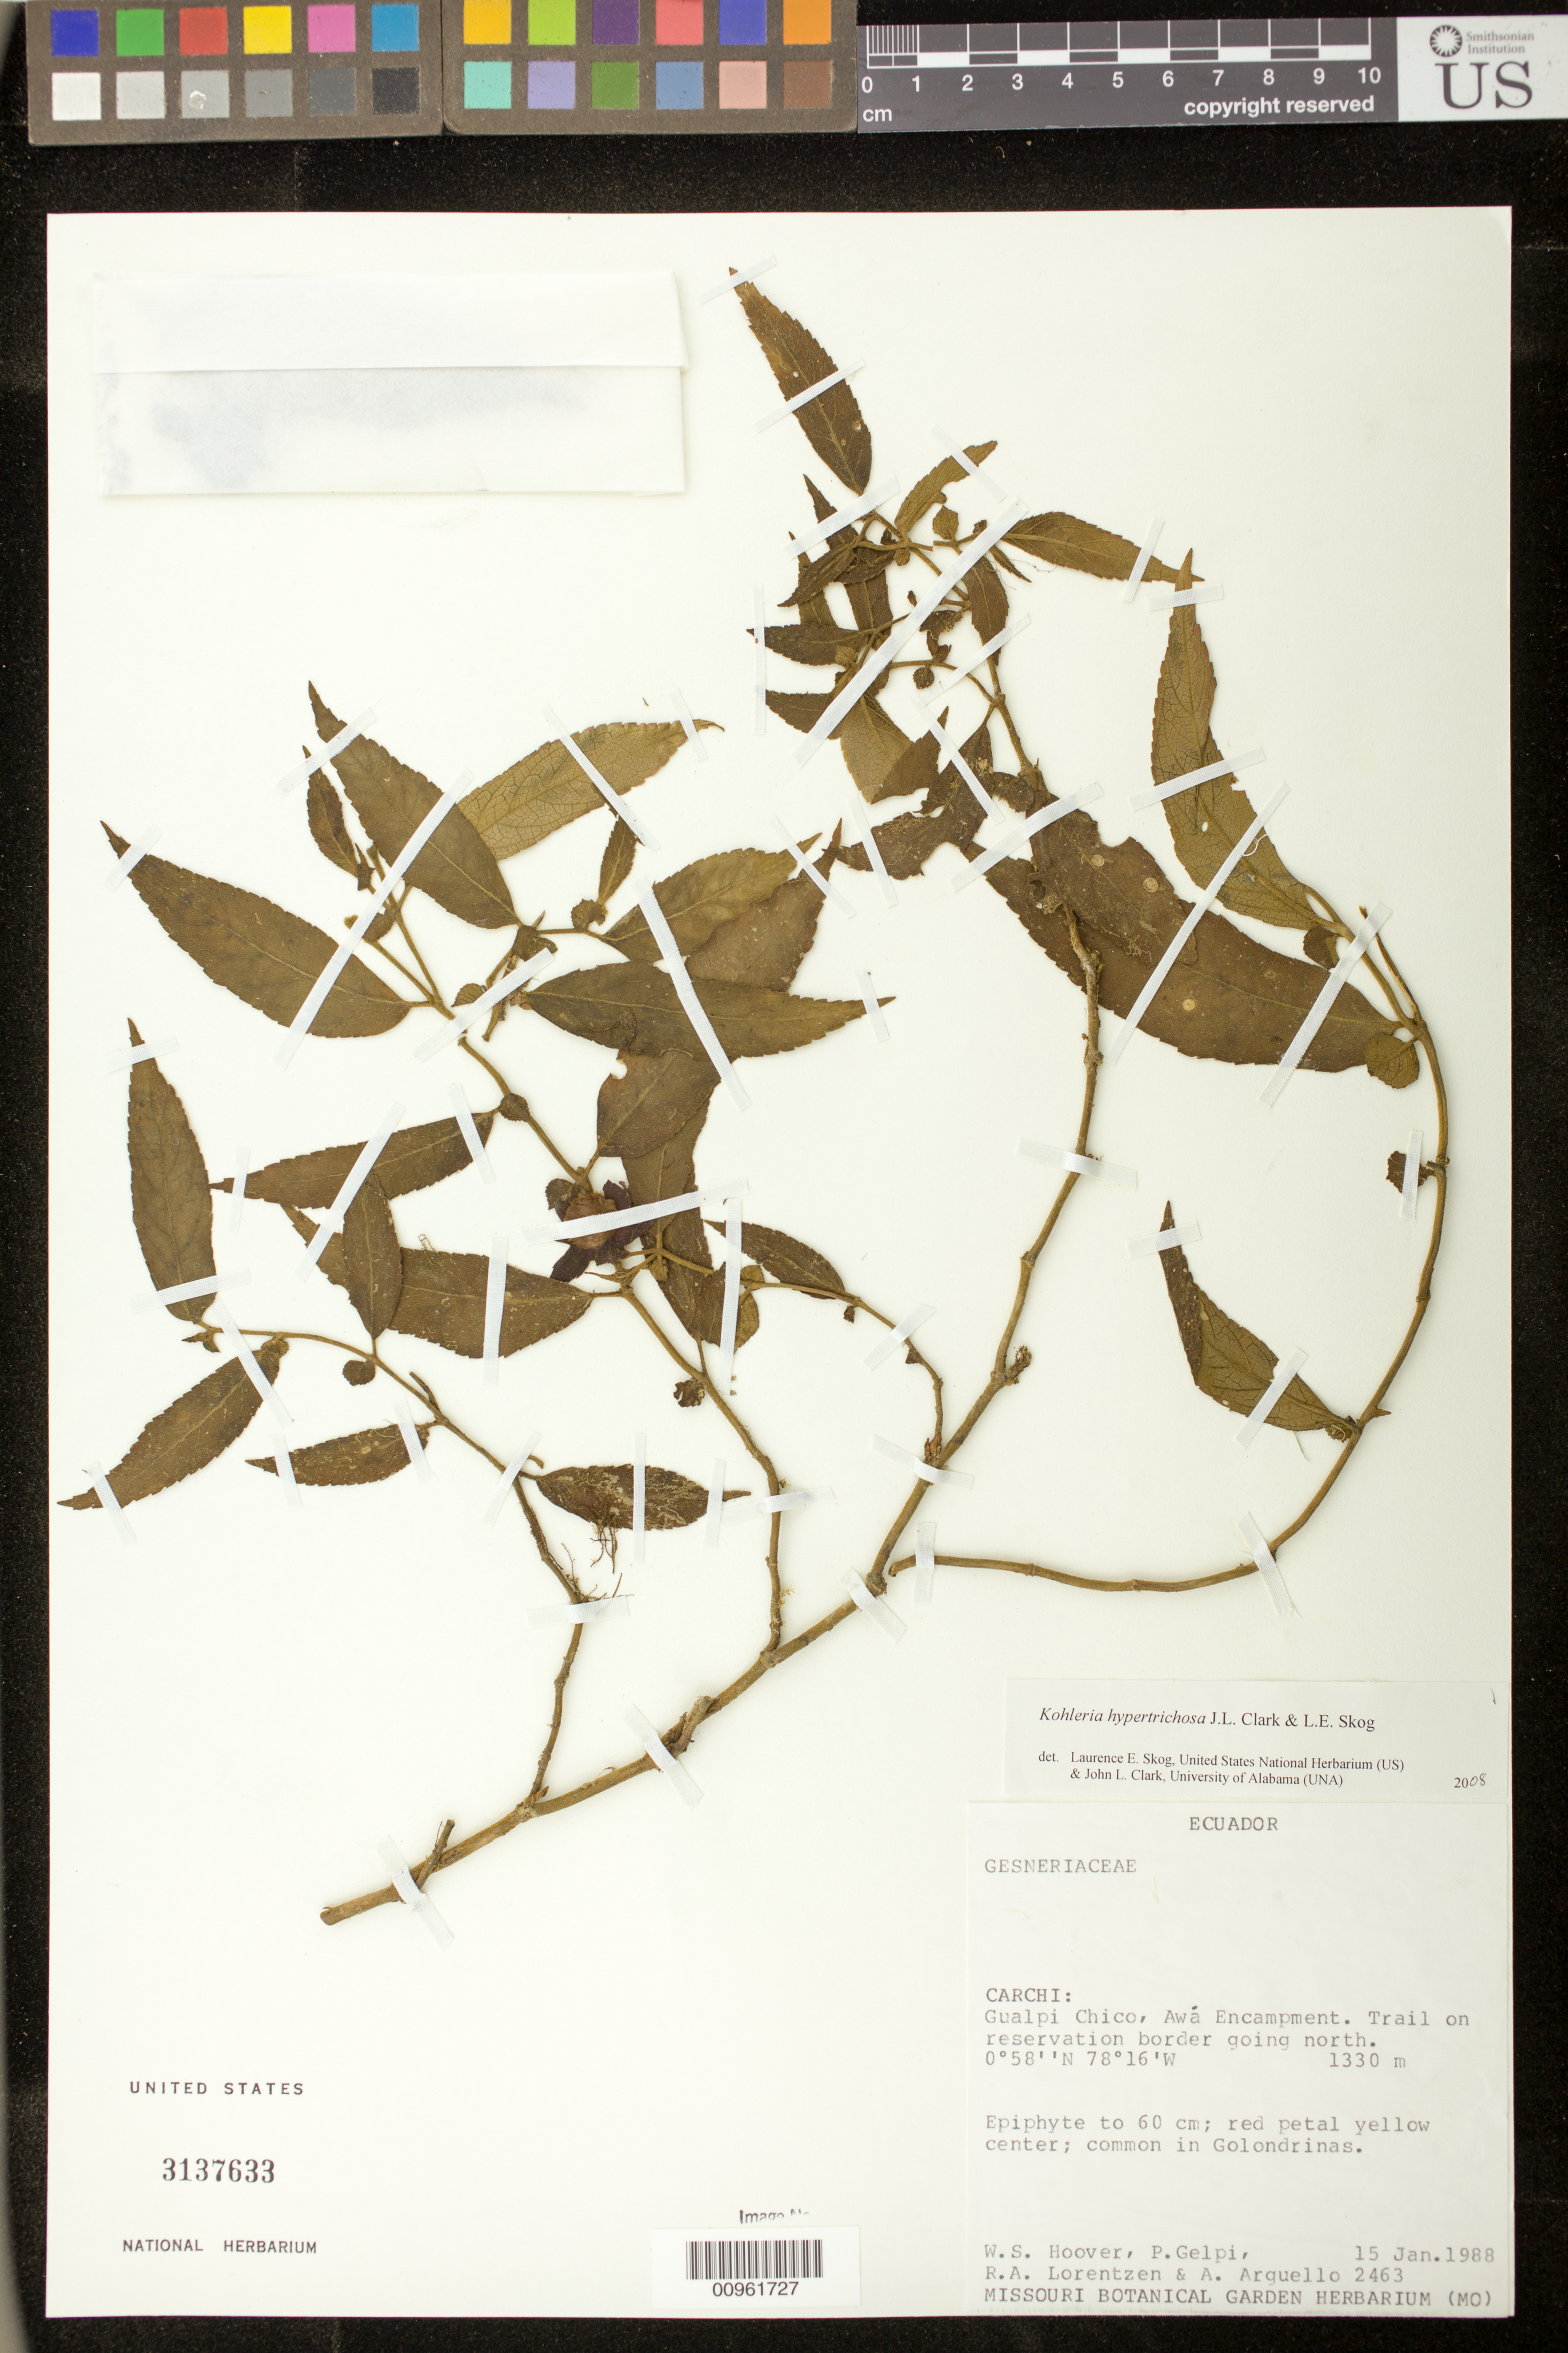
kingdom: Plantae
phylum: Tracheophyta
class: Magnoliopsida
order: Lamiales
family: Gesneriaceae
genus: Kohleria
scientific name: Kohleria hypertrichosa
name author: J.L. Clark & L.E. Skog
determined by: Clark, J. L.; Skog, Laurence E.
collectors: W. S. Hoover, P. Gelpi, R. Lorentzen & A. Arguello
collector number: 2463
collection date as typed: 15 Jan 1988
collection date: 1988-01-15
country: Ecuador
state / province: Carchi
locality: Carchi: Gualpi Chico, Awá Encampment. Trail on reservation border going north.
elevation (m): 1330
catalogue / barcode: US 3137633